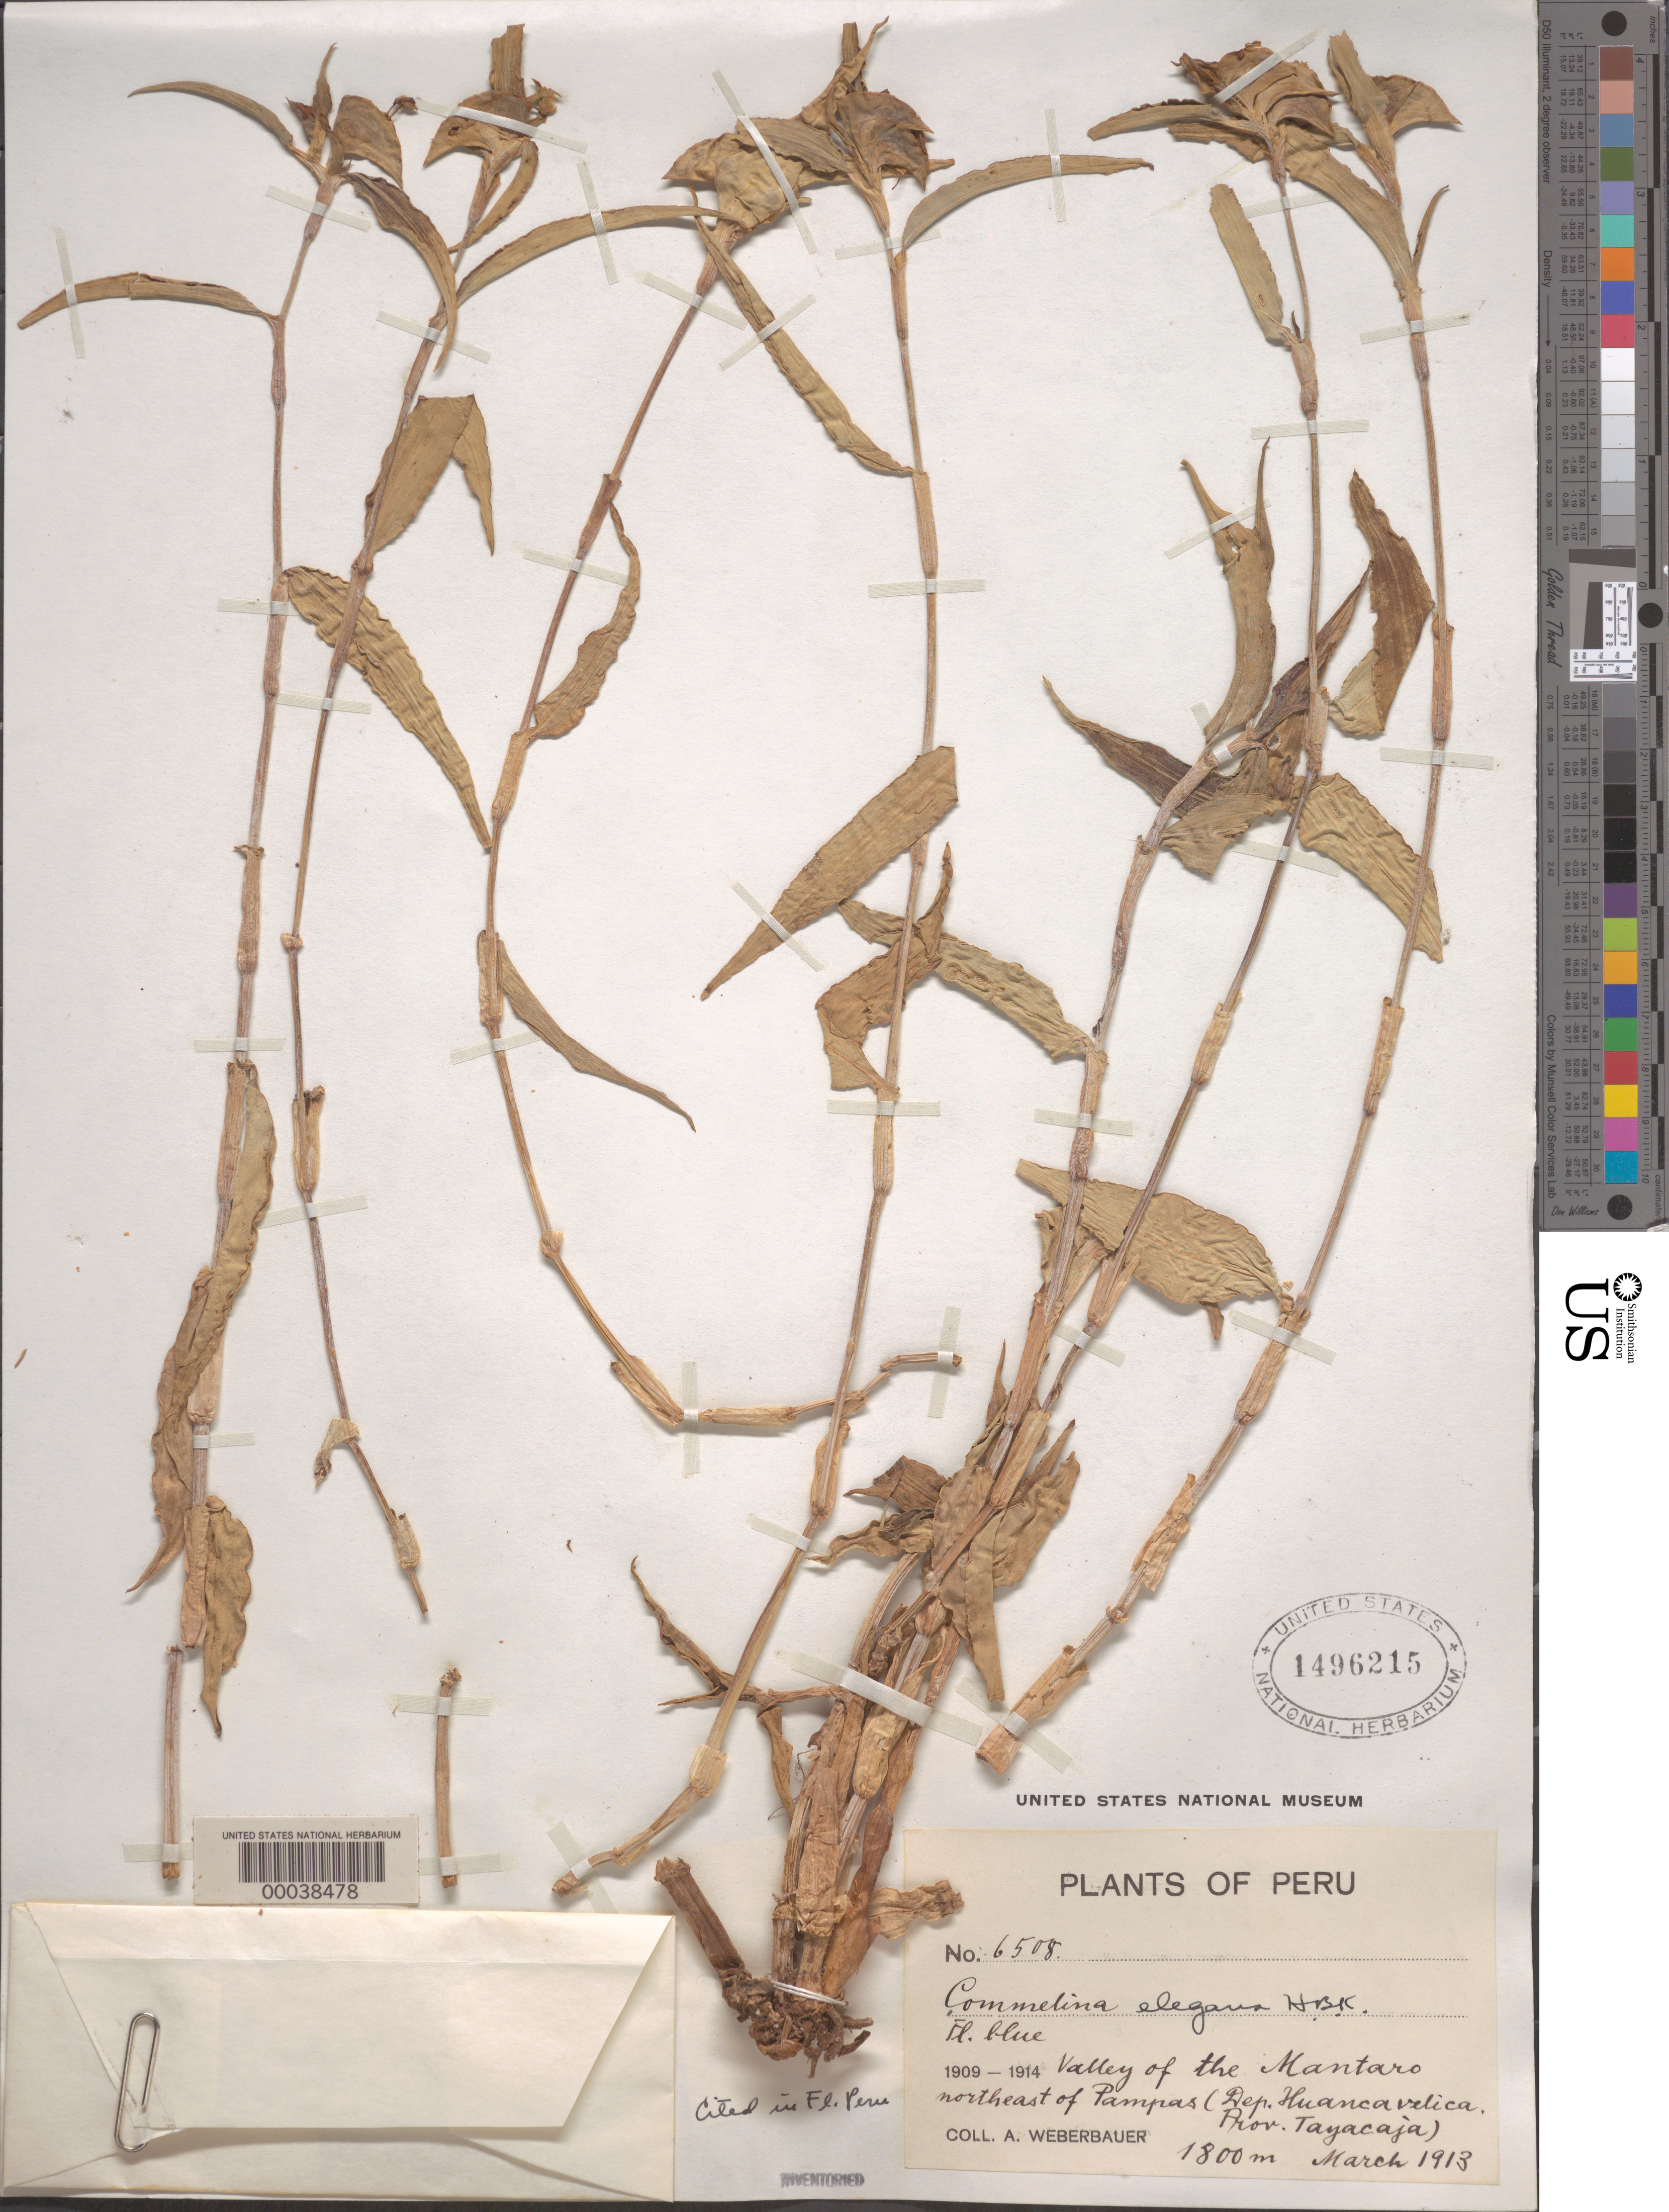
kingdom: Plantae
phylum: Tracheophyta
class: Liliopsida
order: Commelinales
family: Commelinaceae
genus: Commelina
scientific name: Commelina erecta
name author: L.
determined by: Faden, Robert B., (US), Smithsonian Institution - National Museum of Natural History (UNITED STATES)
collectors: A. Weberbauer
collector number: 6508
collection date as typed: Mar 1913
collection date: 1913-03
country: Peru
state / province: Huancavelica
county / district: Tayacaja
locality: valley of the Mantaro, NE of Pampas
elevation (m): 1800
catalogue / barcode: US 1496215